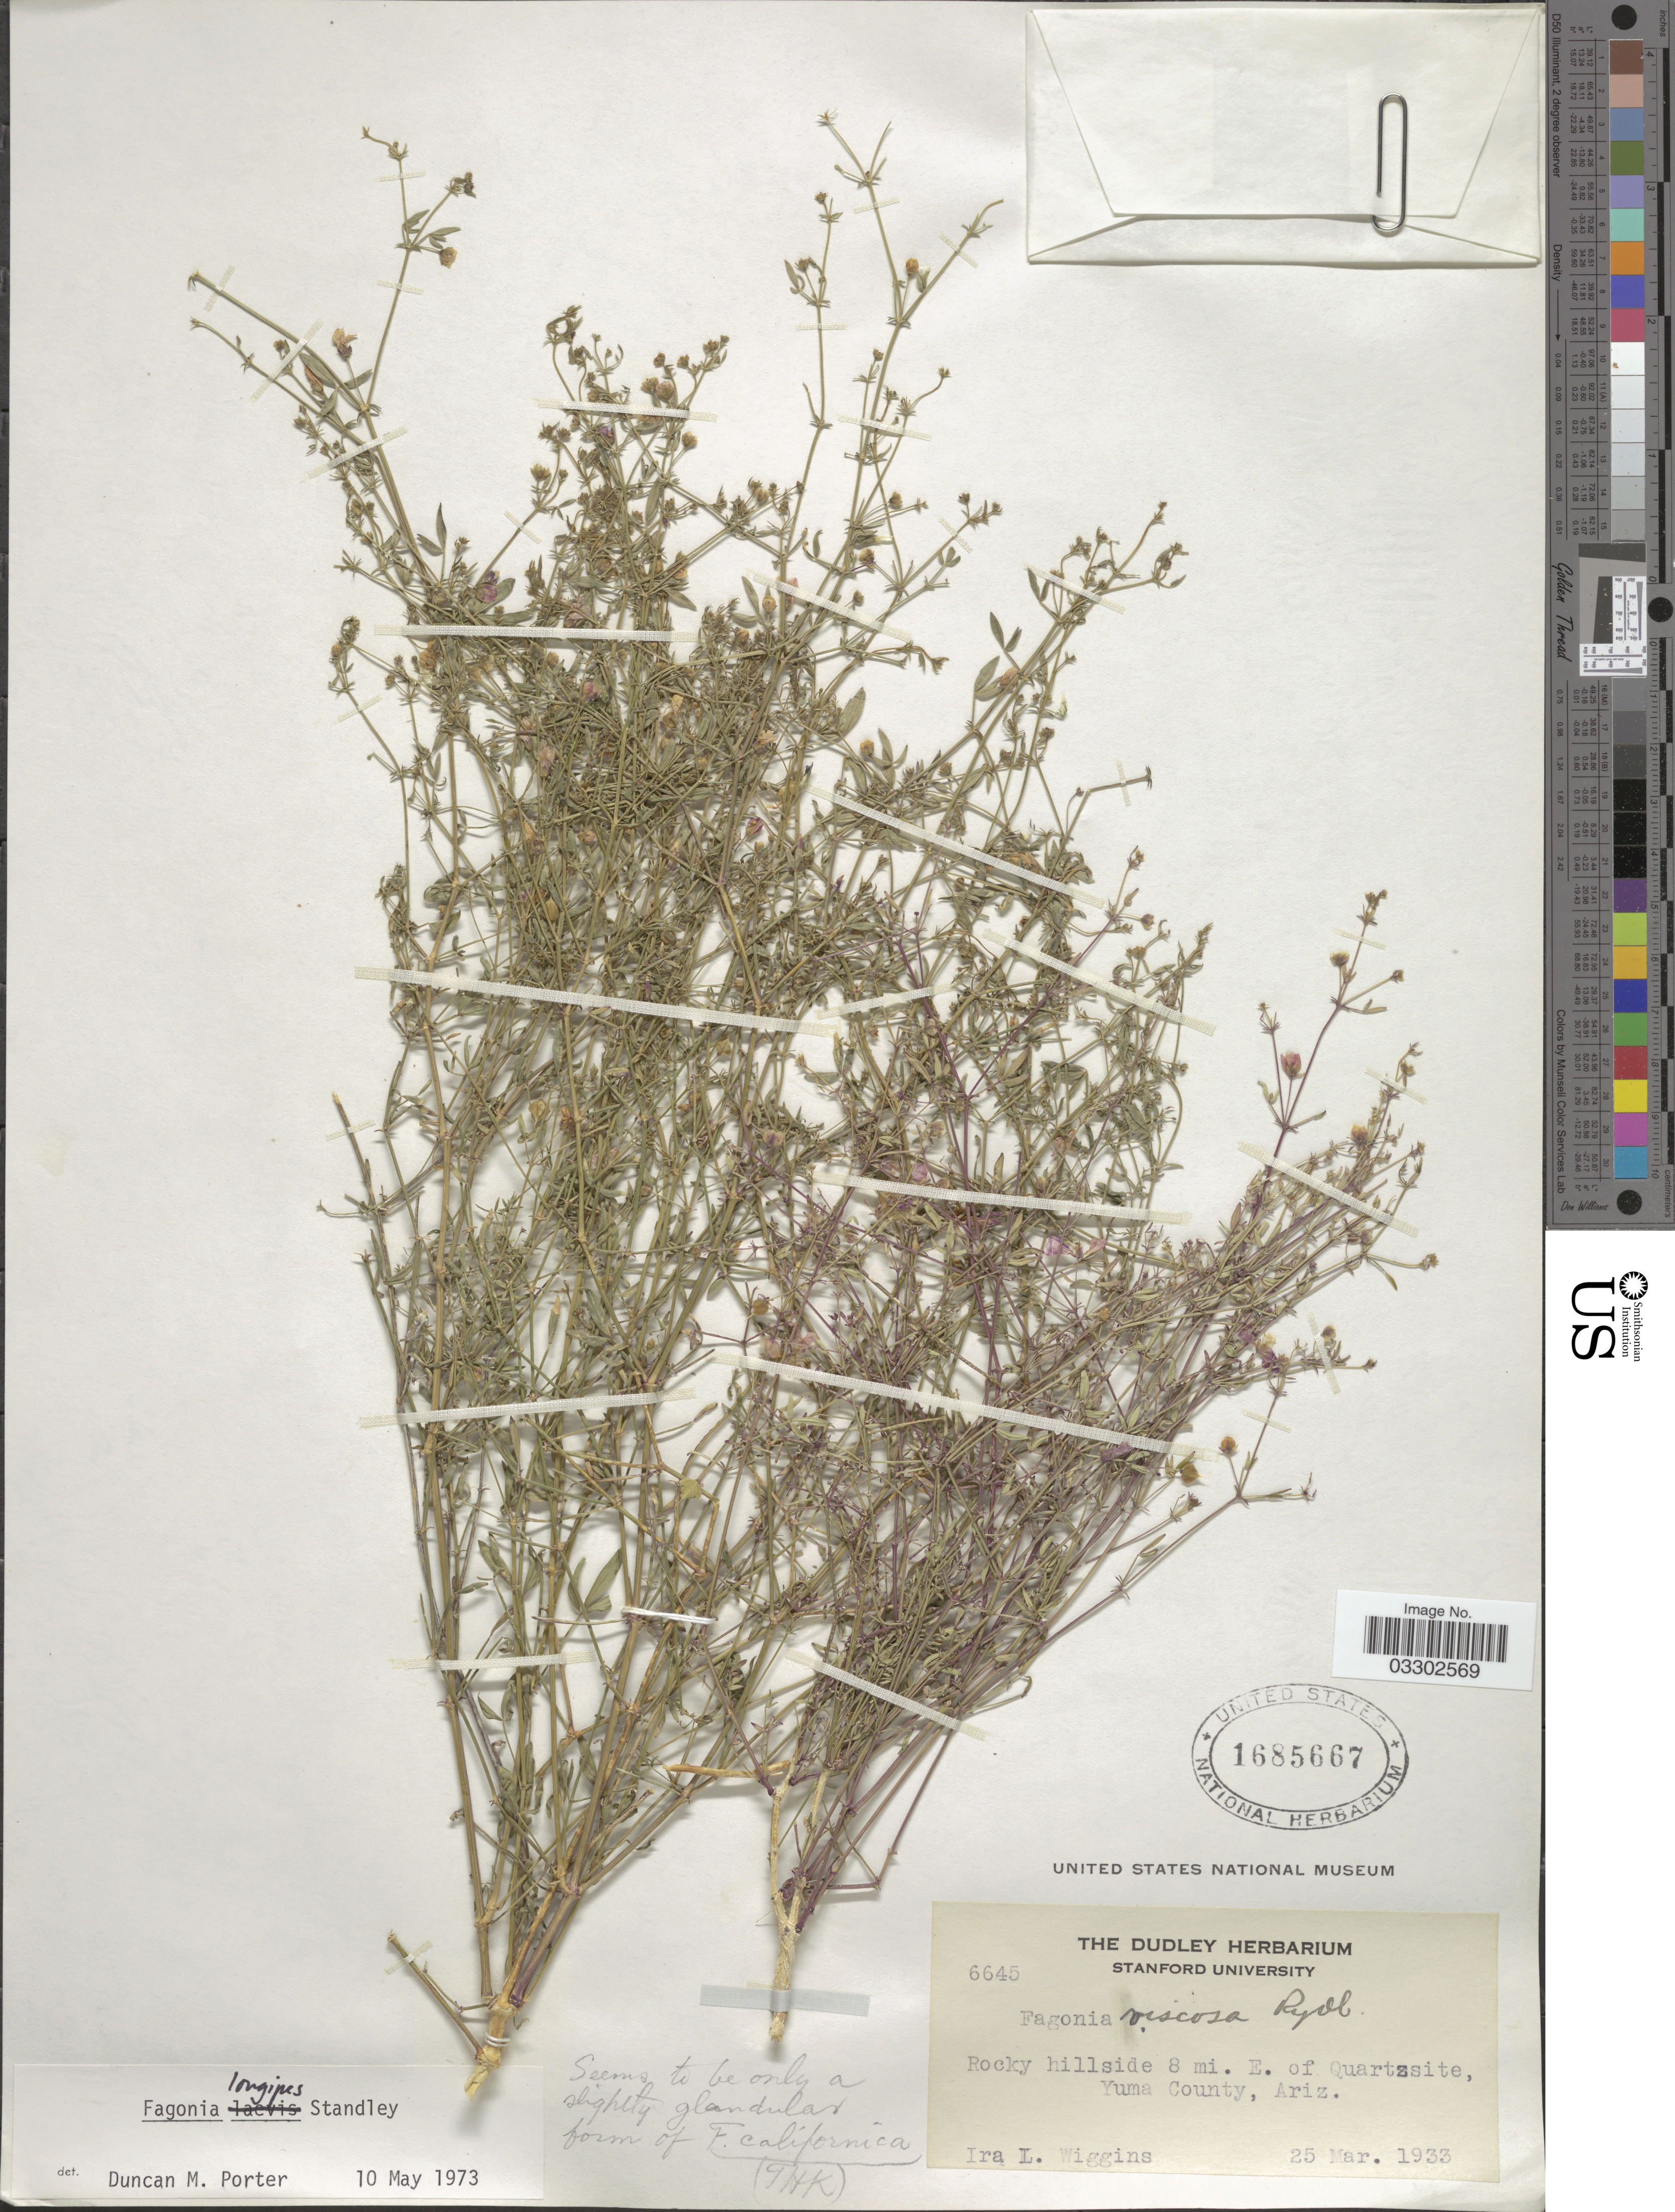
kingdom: Plantae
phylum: Tracheophyta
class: Magnoliopsida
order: Zygophyllales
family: Zygophyllaceae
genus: Fagonia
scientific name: Fagonia longipes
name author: Standl.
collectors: I. L. Wiggins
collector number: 6645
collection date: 1933-03-25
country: United States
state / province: Arizona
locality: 8 mi. E. of Quartzsite, Yuma County.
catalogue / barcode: US 1685667